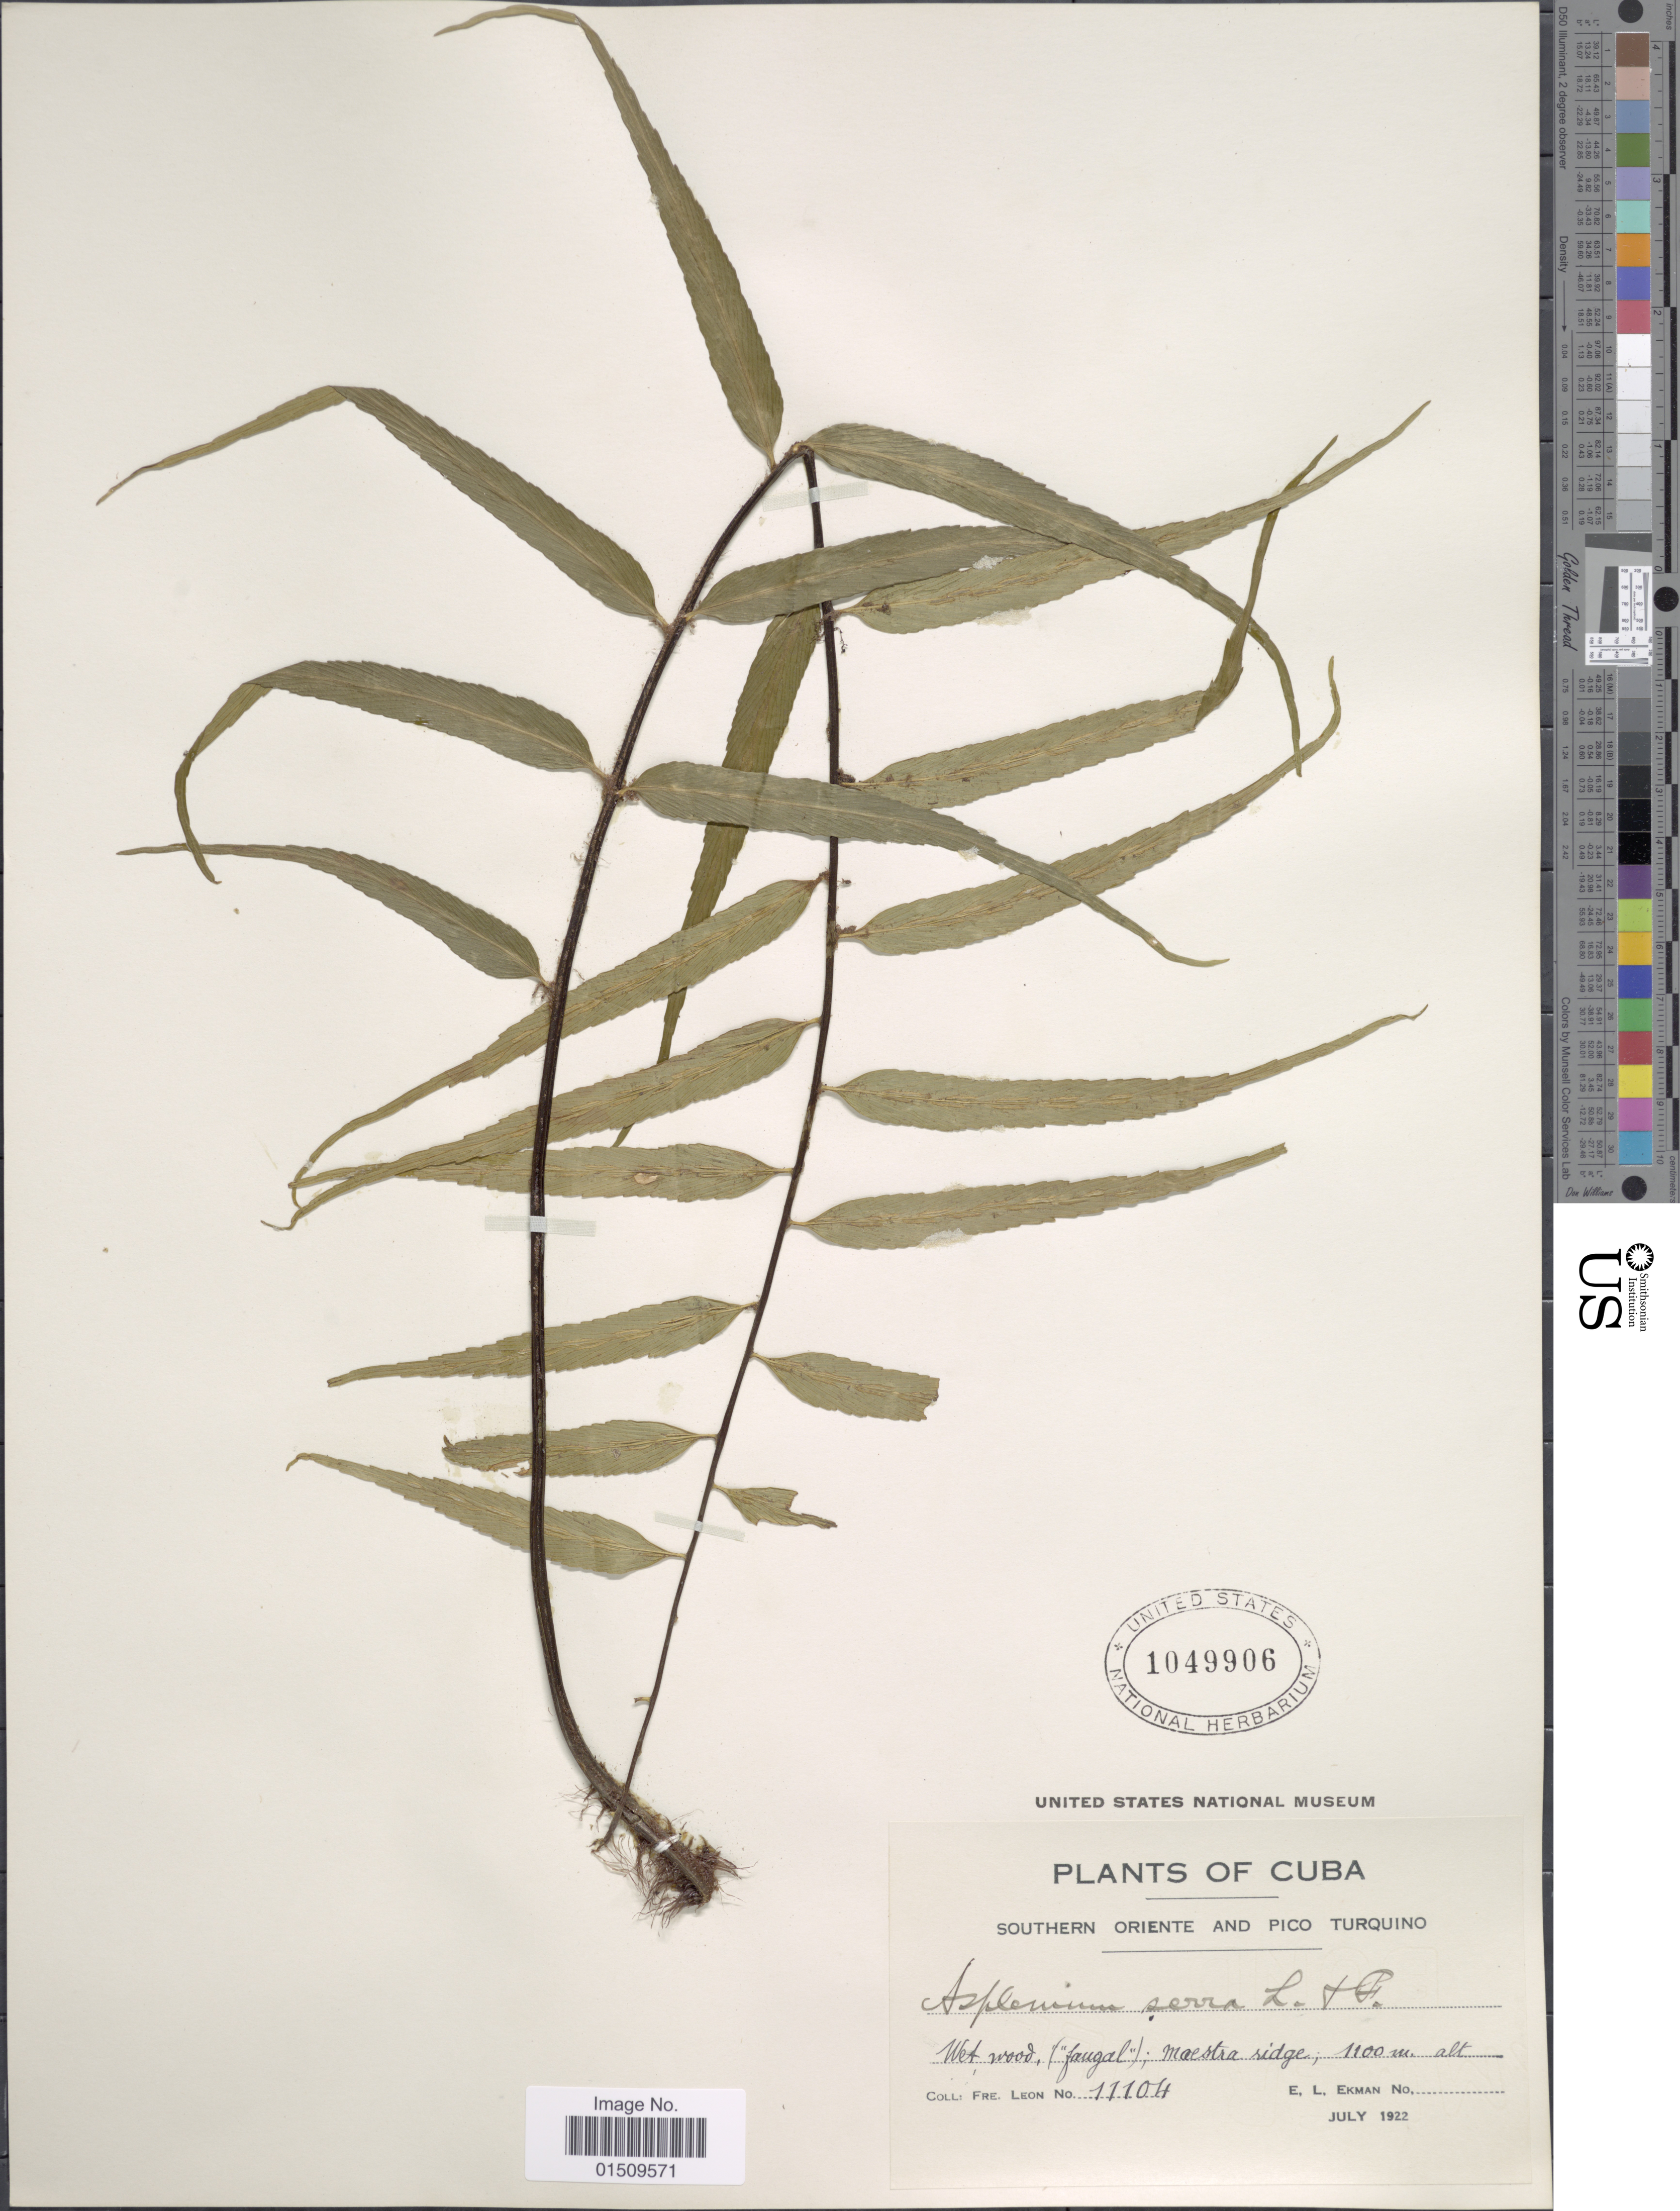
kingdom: Plantae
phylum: Tracheophyta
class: Polypodiopsida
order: Polypodiales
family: Aspleniaceae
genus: Asplenium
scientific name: Asplenium serra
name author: Langsd. & Fisch.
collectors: Bro. León & E. L. Ekman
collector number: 11104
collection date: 1922-07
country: Cuba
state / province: Oriente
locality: Cuba, Southern Oriente and Pico Turquino, wet wood (faugal), maestra Ridge.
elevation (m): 1100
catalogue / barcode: US 1049906